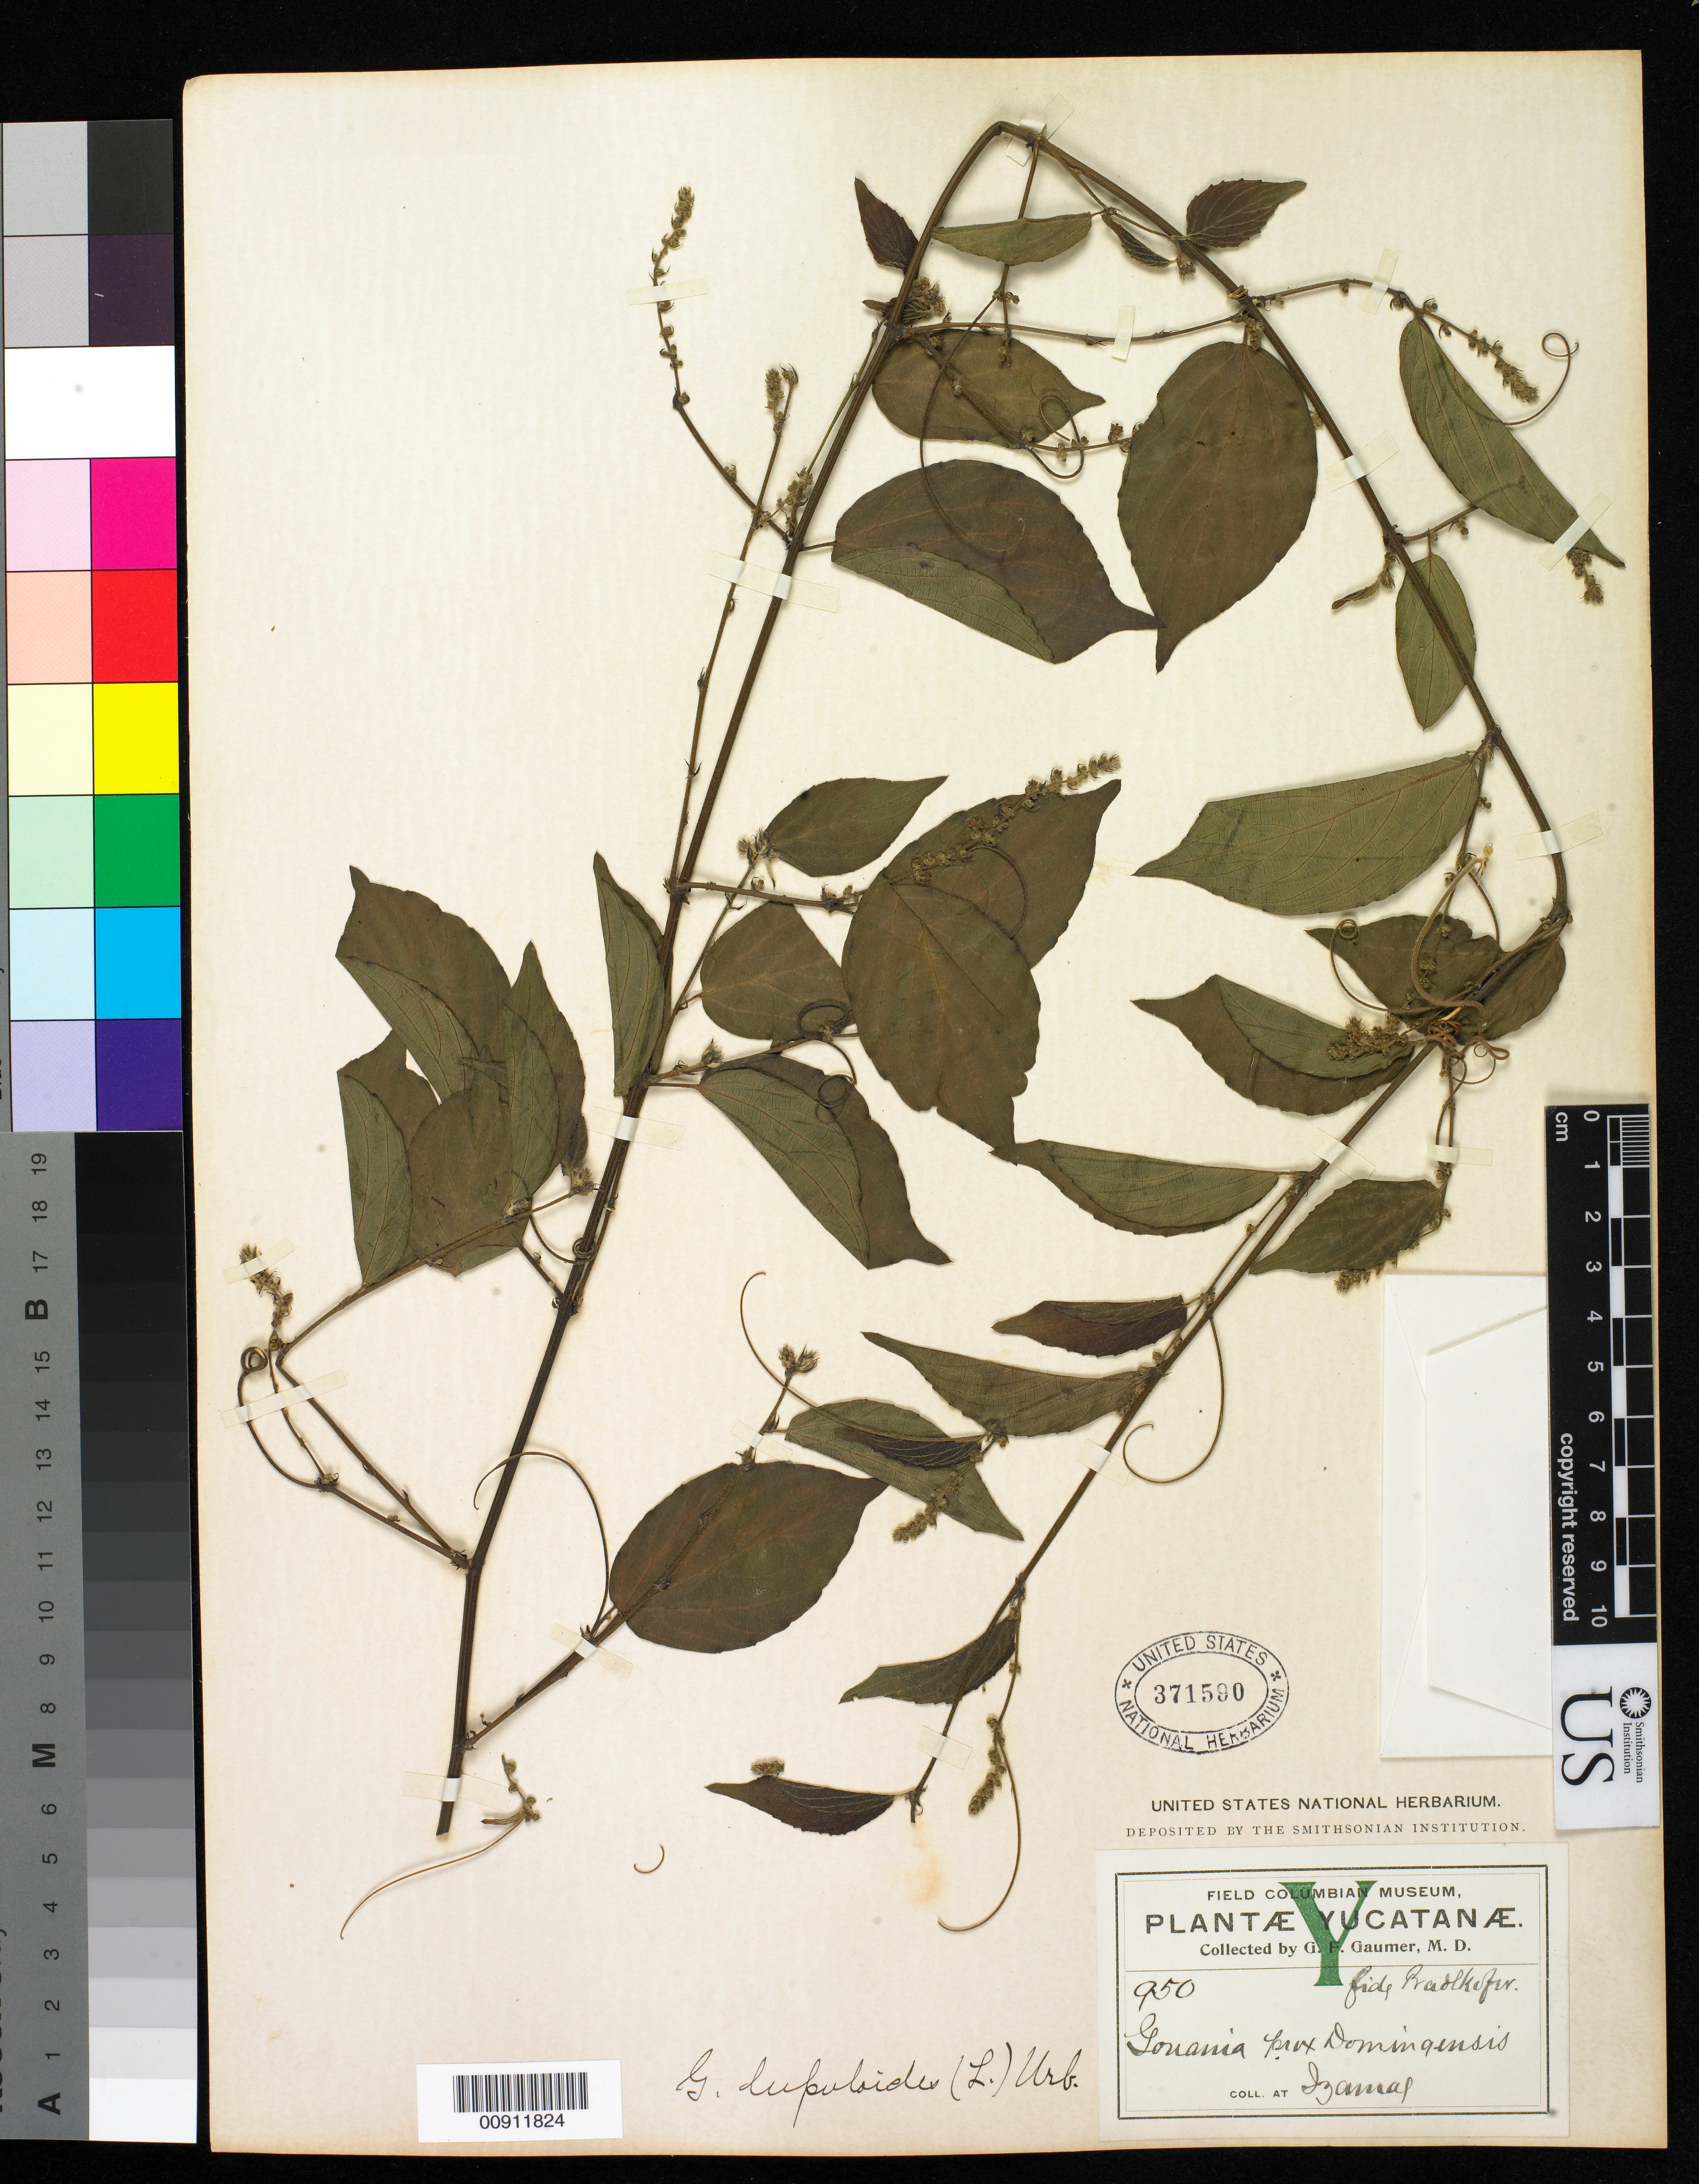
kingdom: Plantae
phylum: Tracheophyta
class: Magnoliopsida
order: Rosales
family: Rhamnaceae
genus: Gouania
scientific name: Gouania lupuloides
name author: (L.) Urb.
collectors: G. F. Gaumer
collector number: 950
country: Mexico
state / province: Yucatán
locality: Izamal.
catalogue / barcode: US 371590